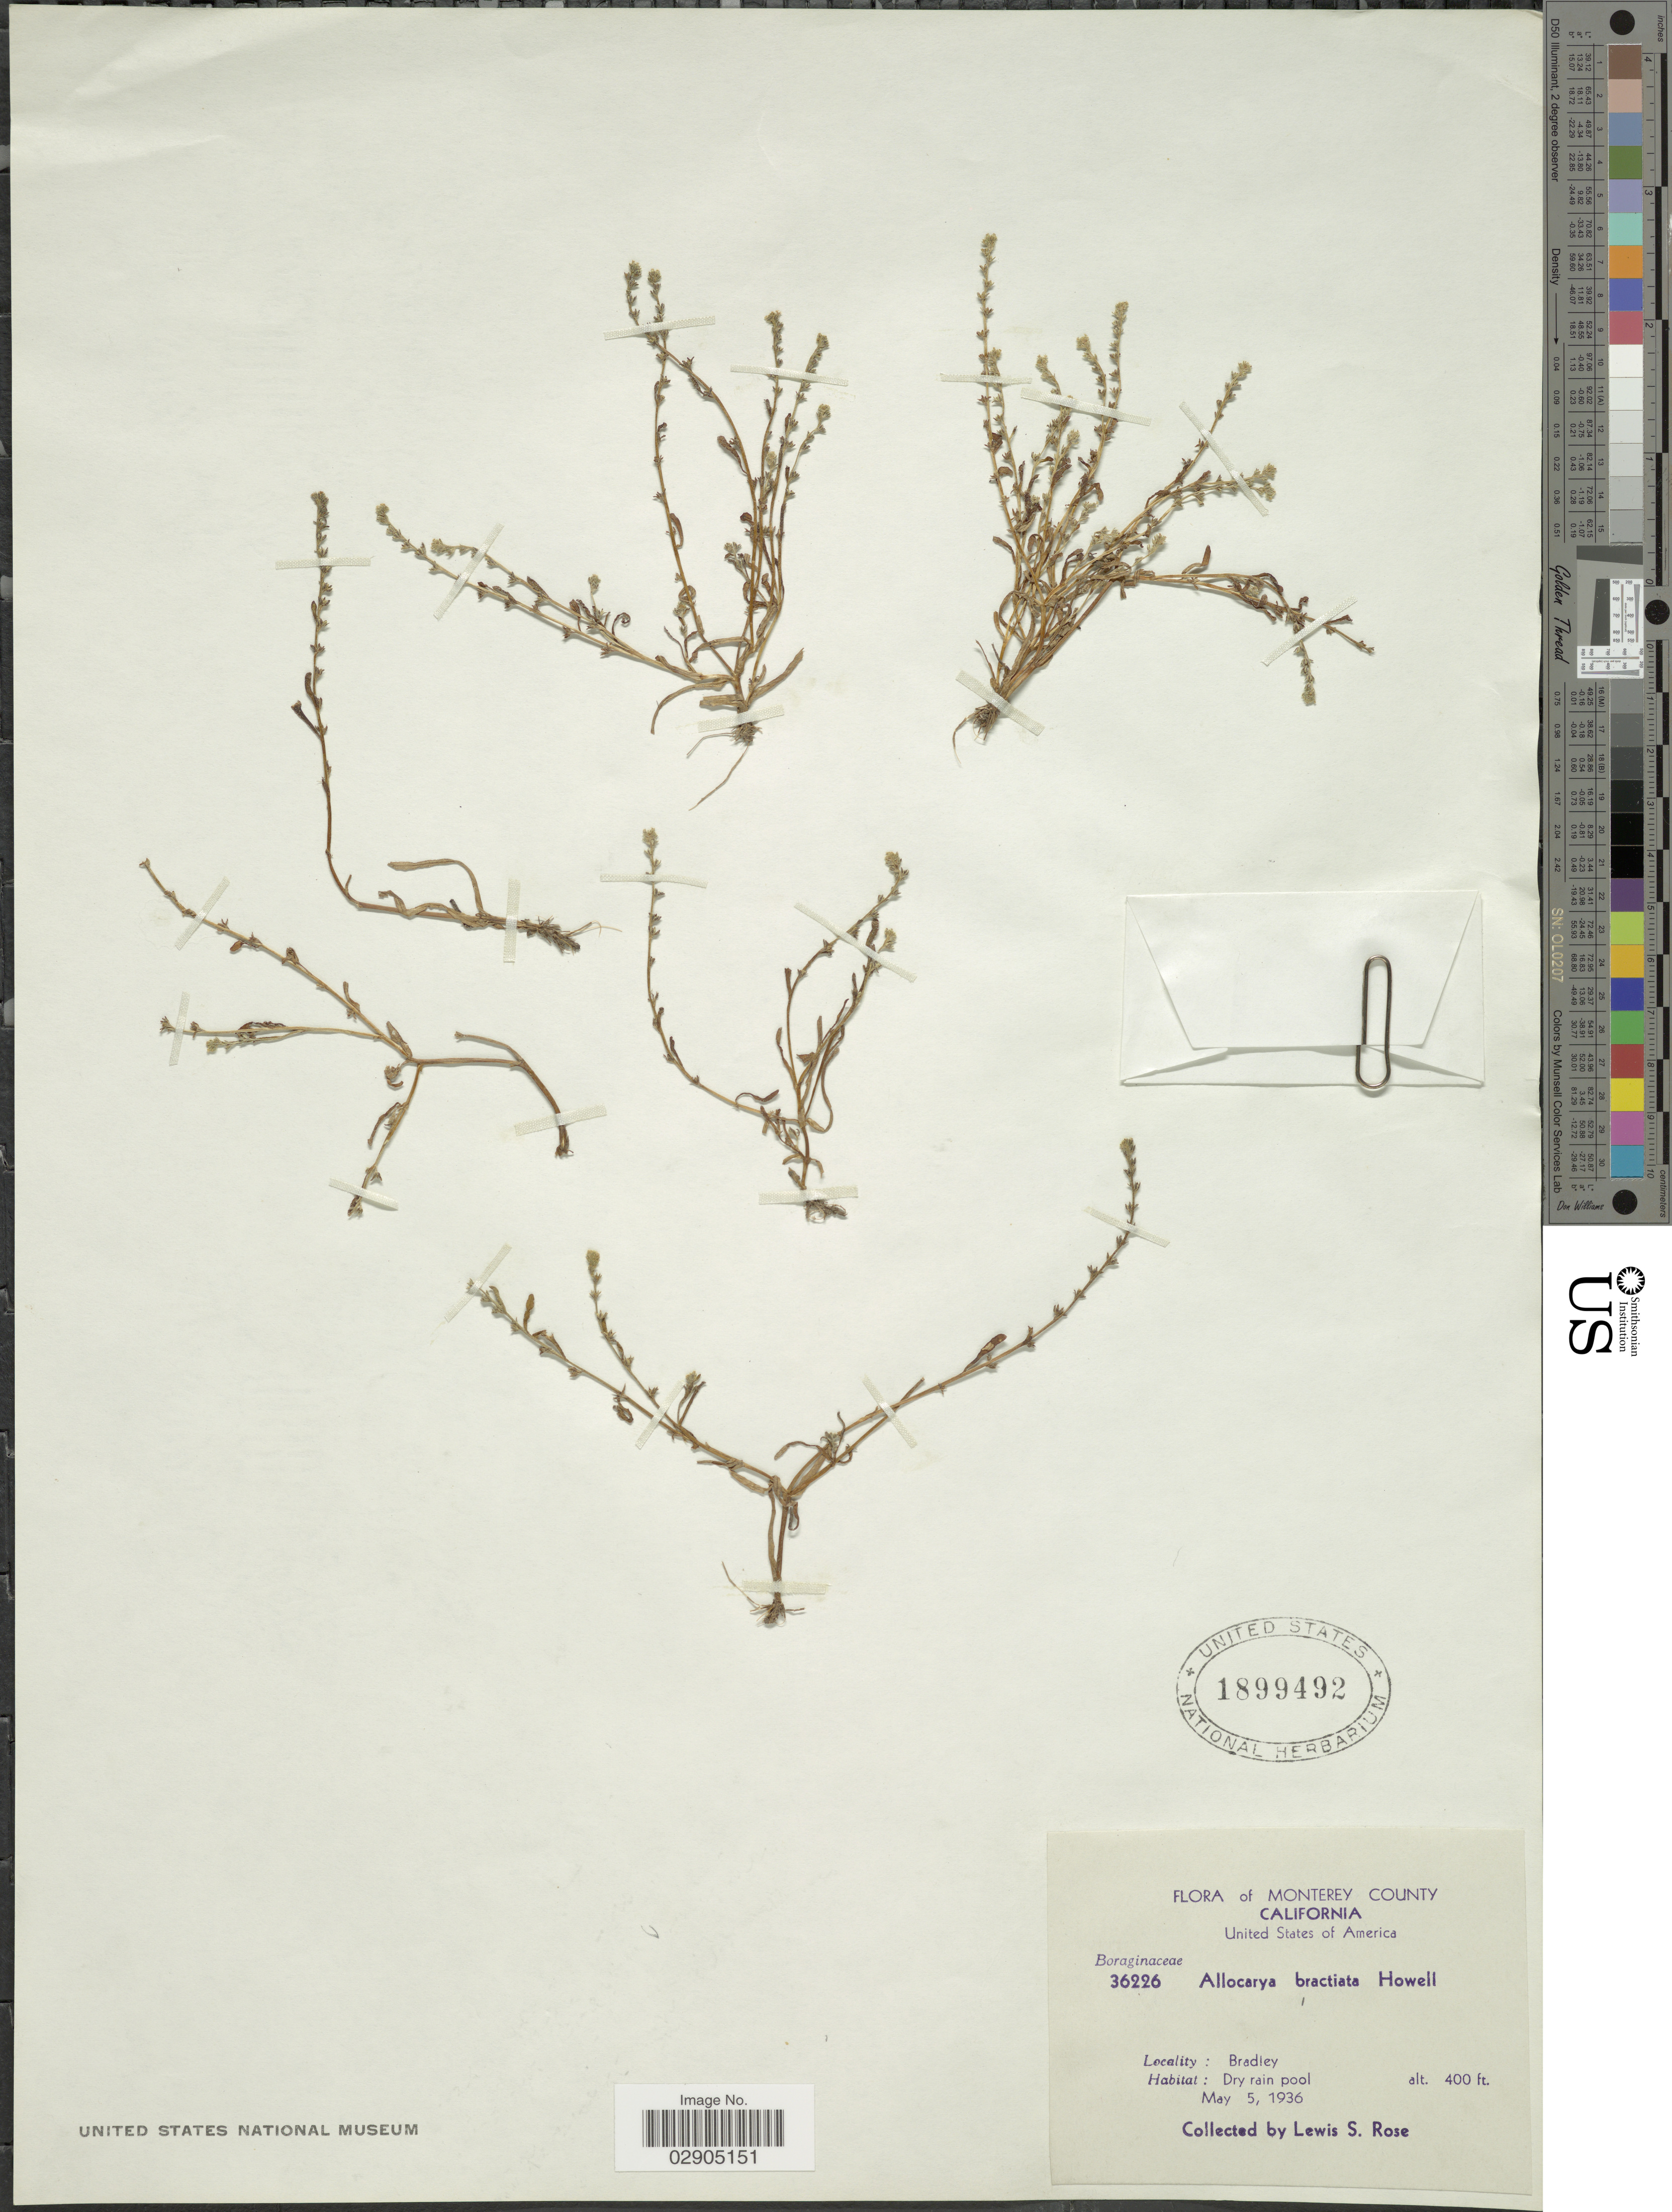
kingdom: Plantae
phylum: Tracheophyta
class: Magnoliopsida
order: Boraginales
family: Boraginaceae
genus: Allocarya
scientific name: Allocarya bracteata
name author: Howell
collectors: L. S. Rose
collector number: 36226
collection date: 1936-05-05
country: United States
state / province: California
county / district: Monterey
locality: Monterey County. Bradley.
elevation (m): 122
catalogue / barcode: US 1899492